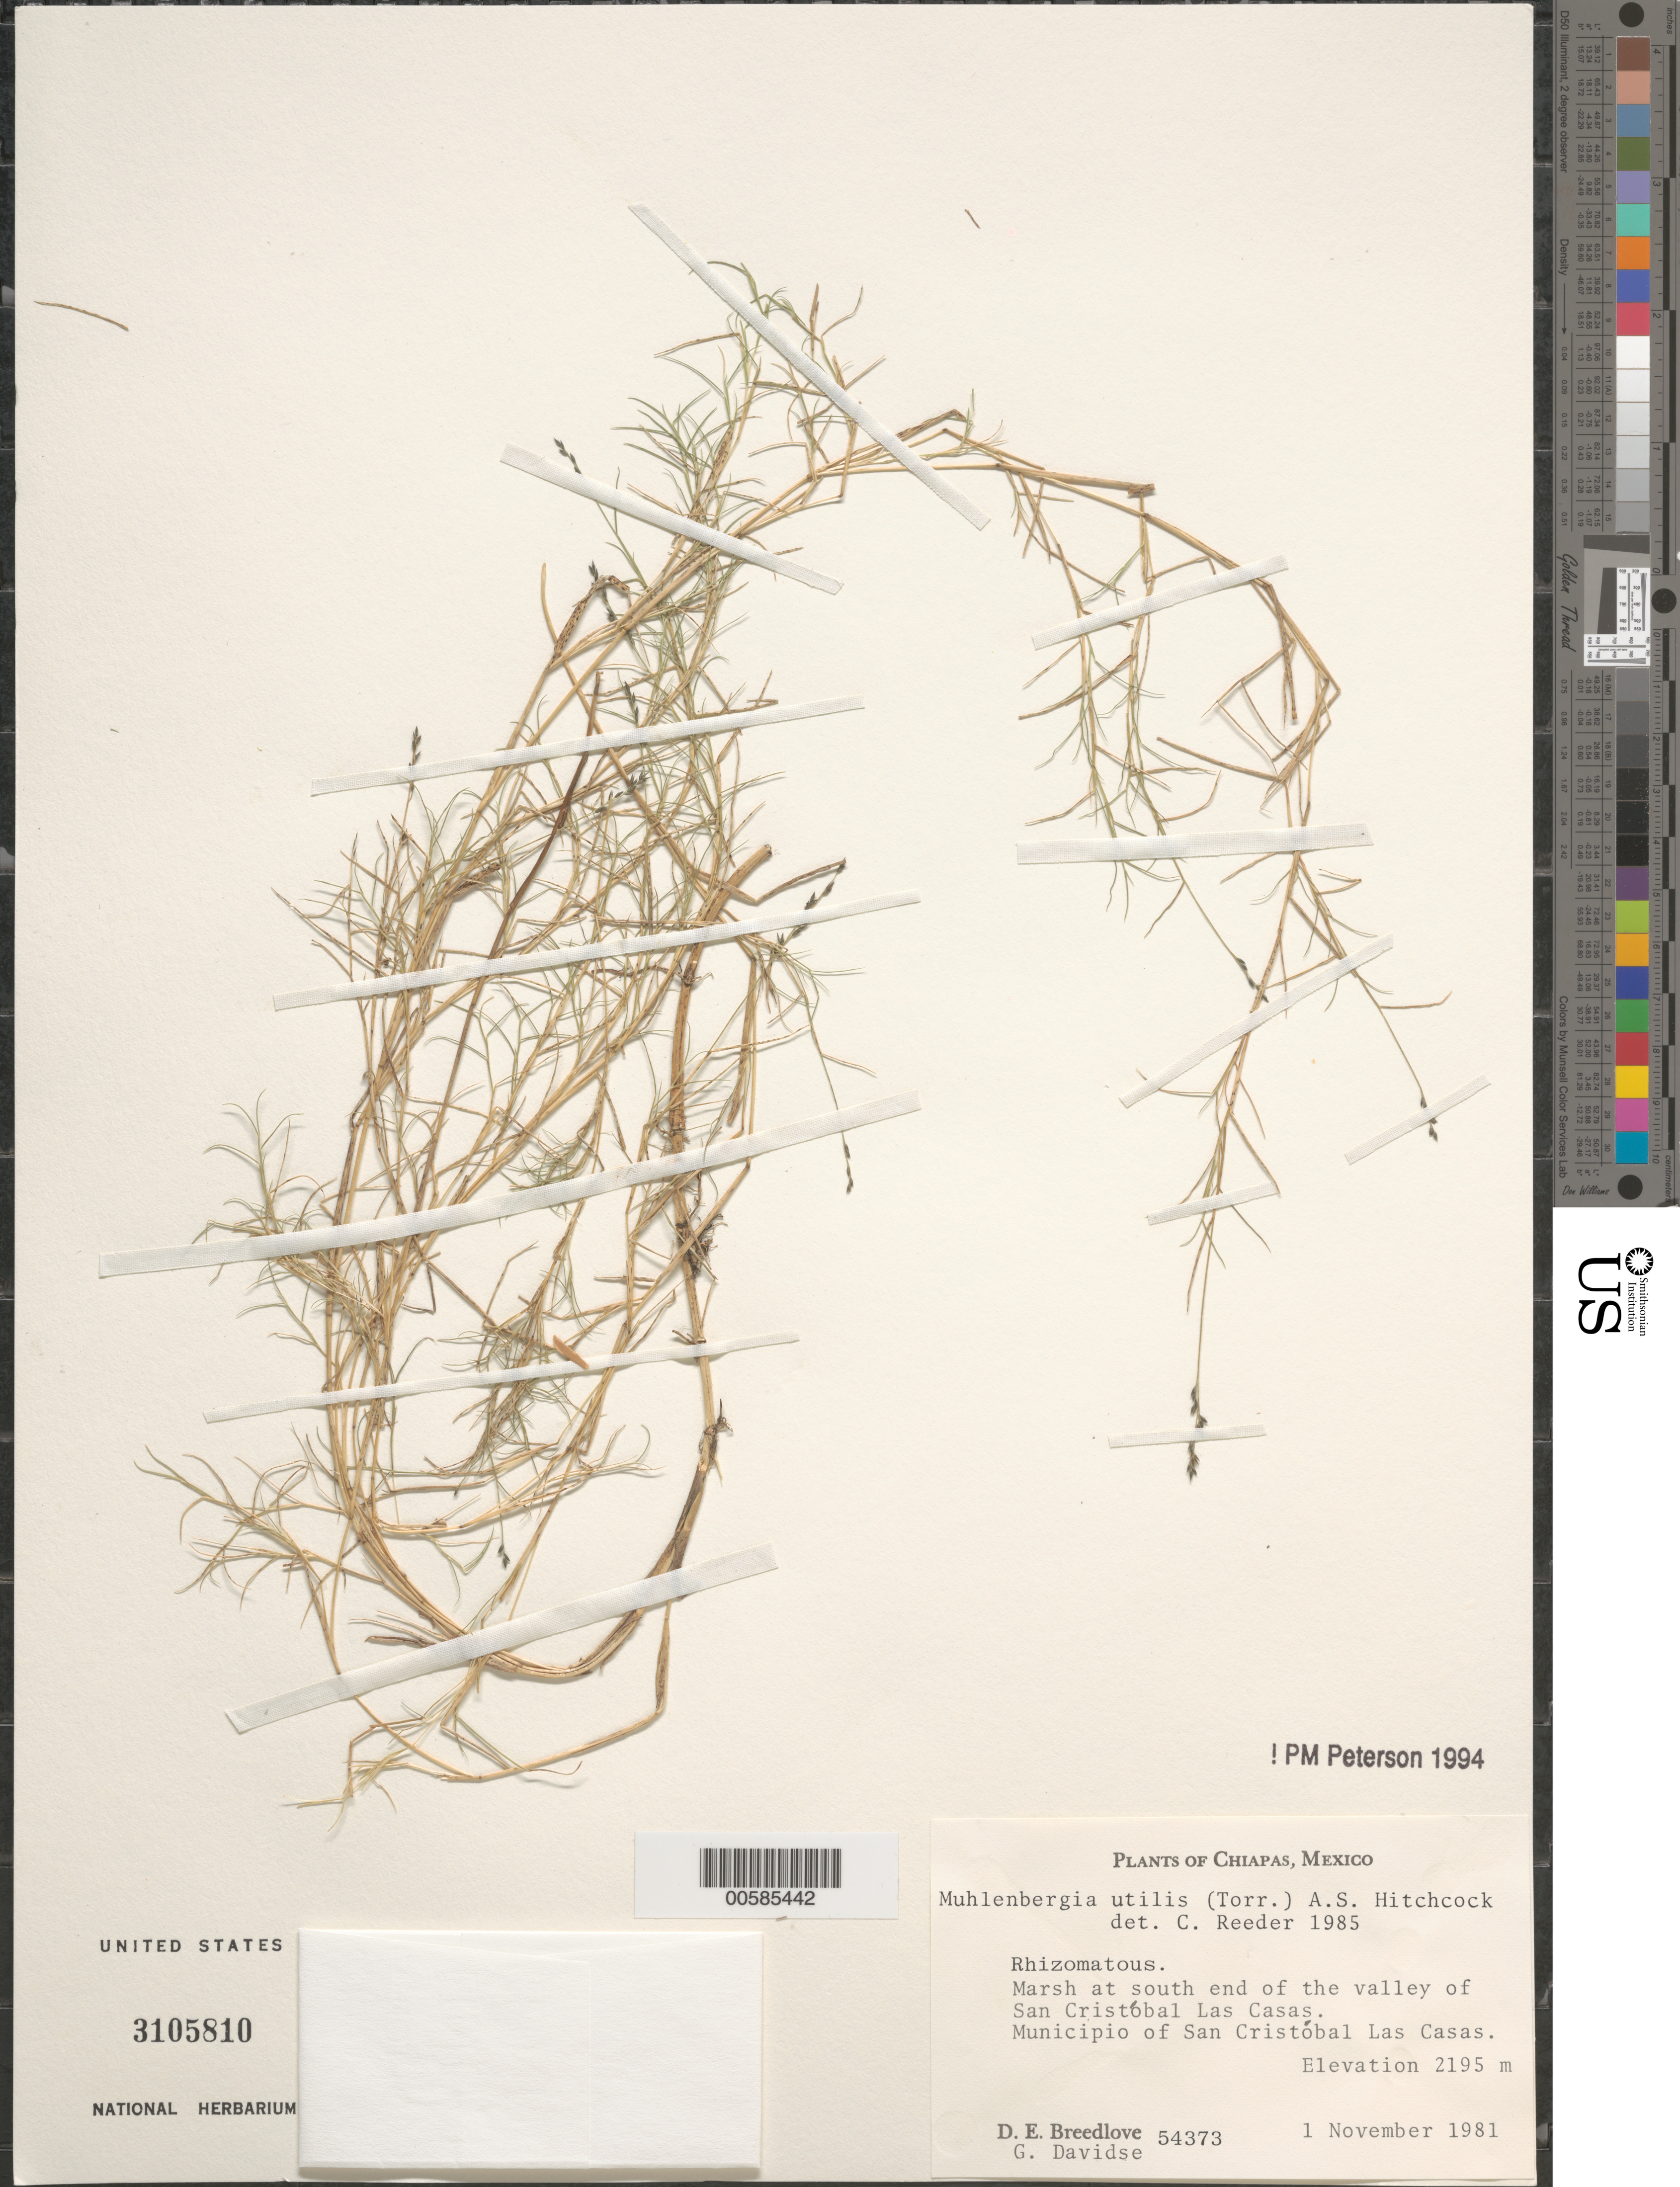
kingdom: Plantae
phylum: Tracheophyta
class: Liliopsida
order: Poales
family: Poaceae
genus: Muhlenbergia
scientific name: Muhlenbergia utilis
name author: (Torr.) Hitchc.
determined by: Reeder, C. G., (ARIZ)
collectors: D. E. Breedlove & G. Davidse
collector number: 54373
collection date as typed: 1 Nov 1981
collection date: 1981-11-01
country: Mexico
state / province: Chiapas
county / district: San Cristóbal de Las Casas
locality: S end of the valley of San Cristóbal Las Casas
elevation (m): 2195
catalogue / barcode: US 3105810